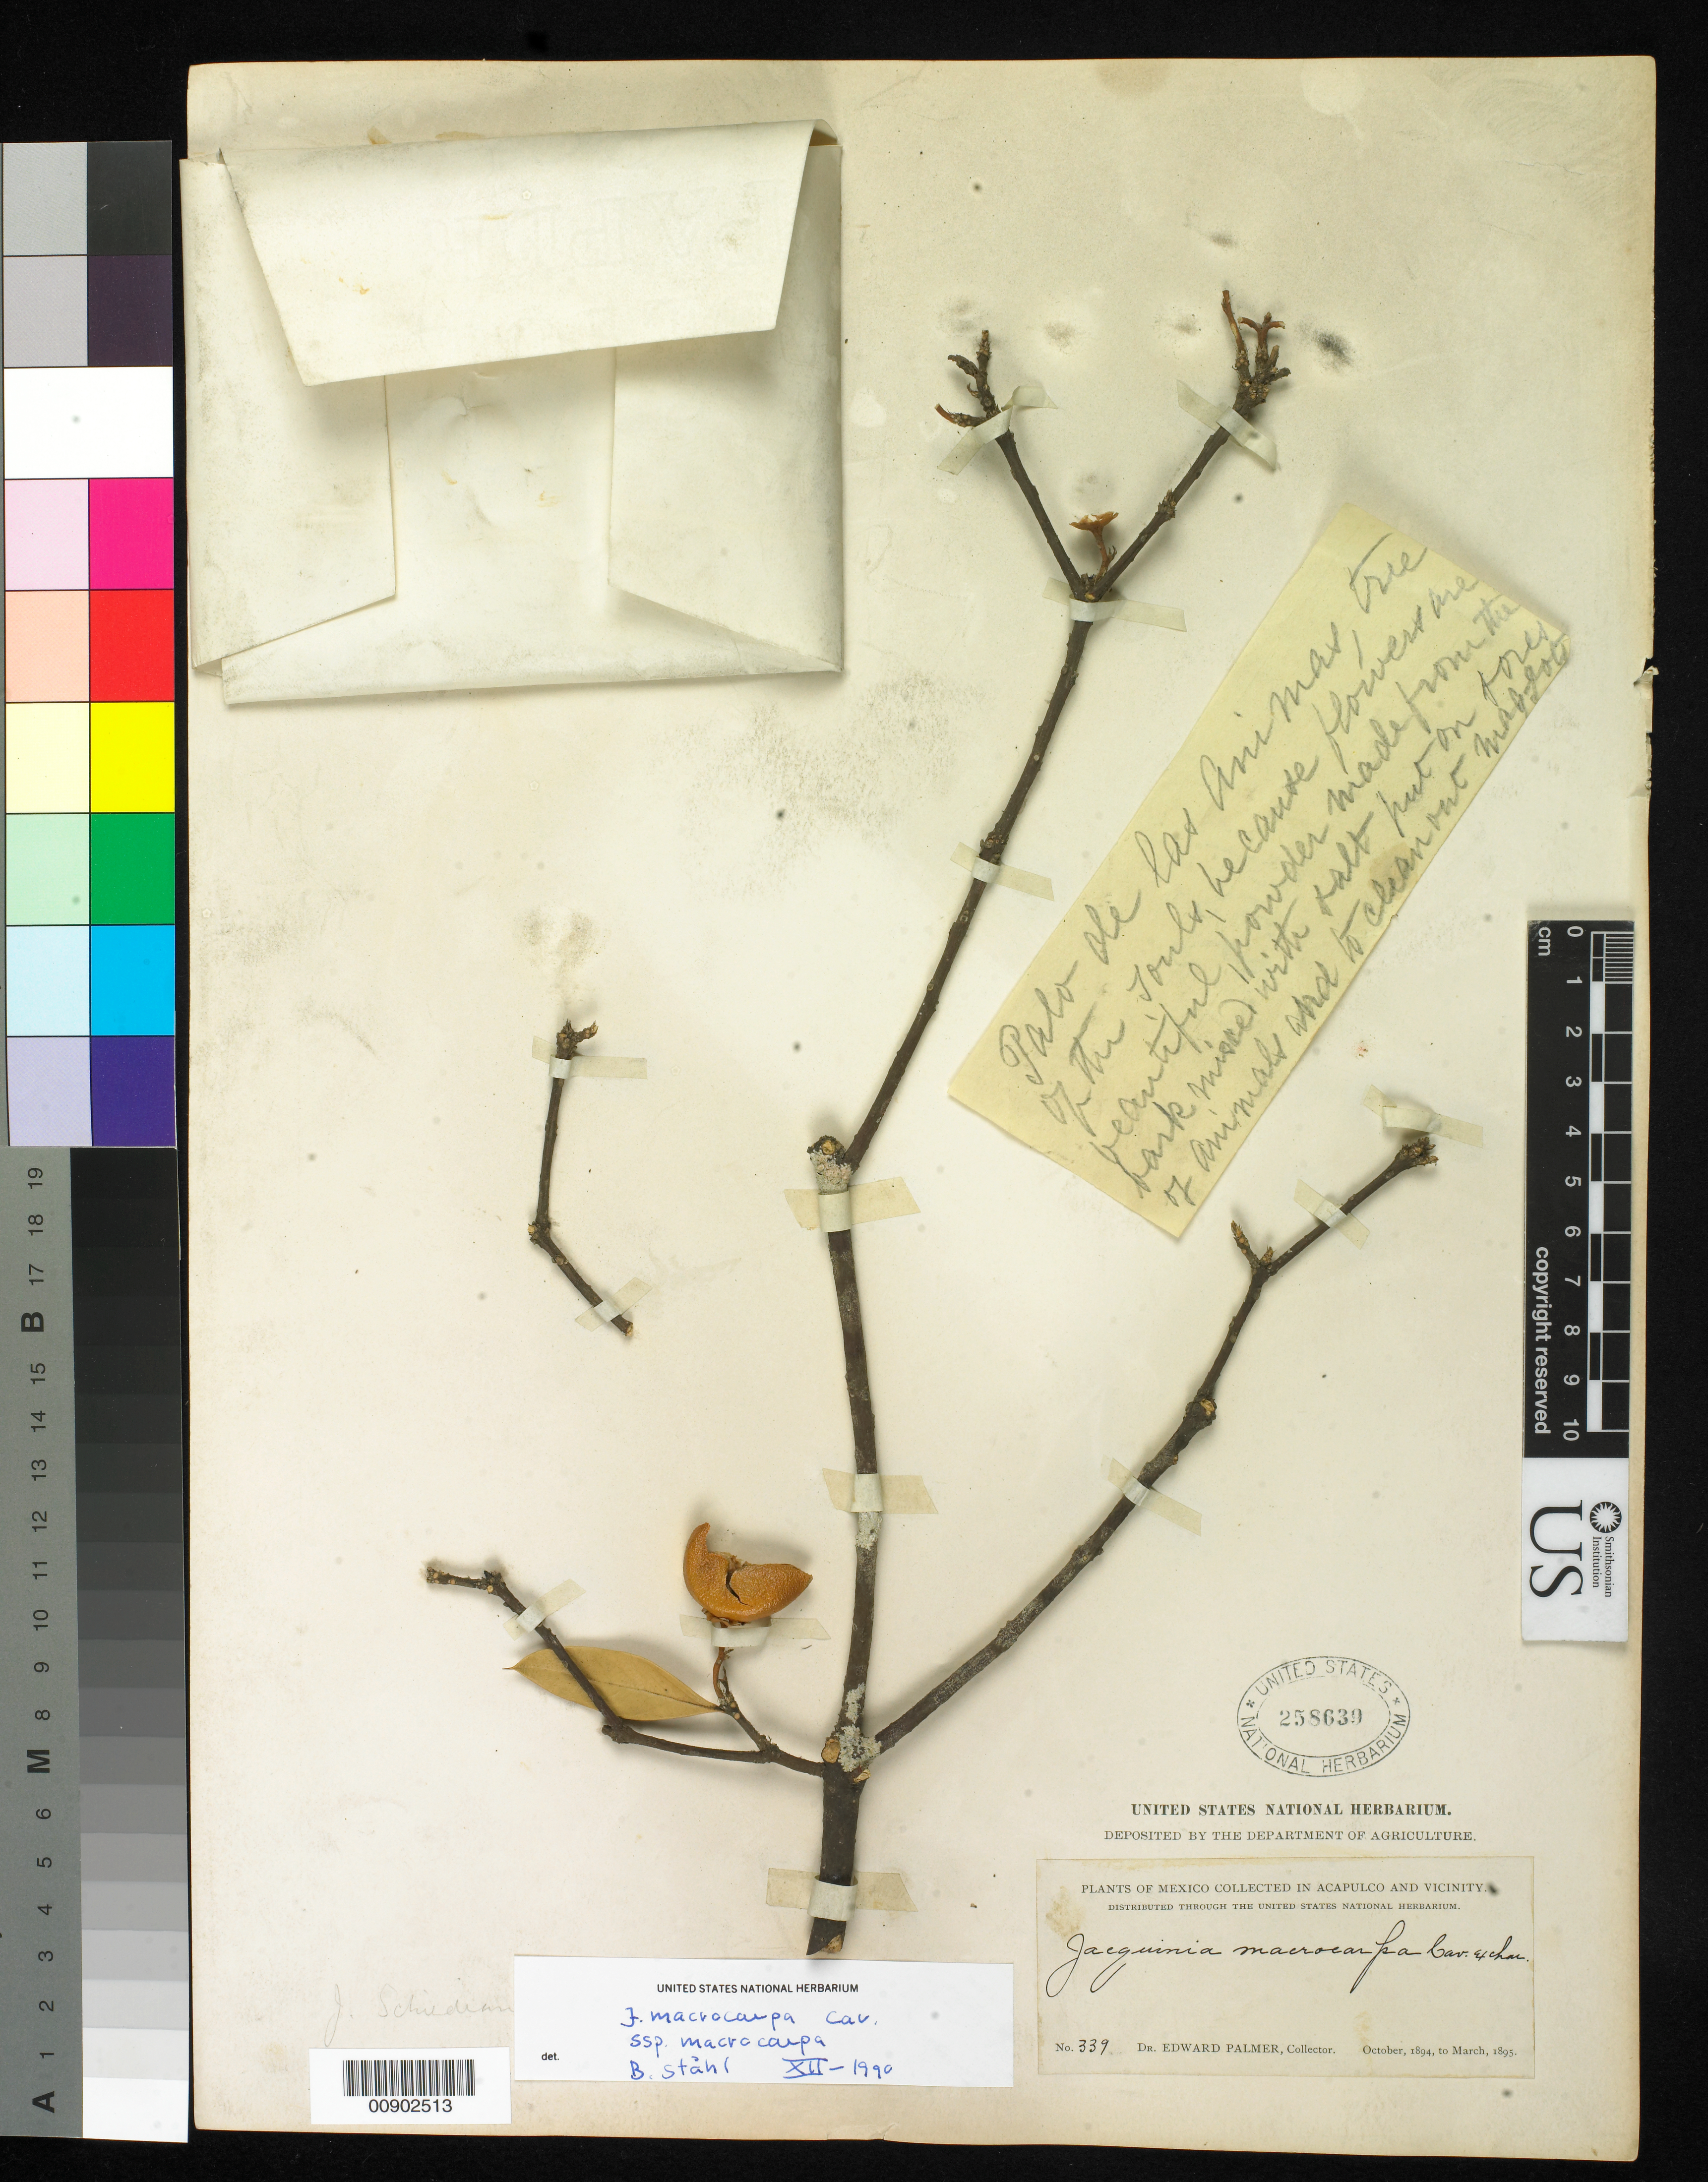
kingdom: Plantae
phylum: Tracheophyta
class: Magnoliopsida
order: Ericales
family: Primulaceae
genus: Jacquinia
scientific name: Jacquinia macrocarpa subsp. macrocarpa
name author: Cav.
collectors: E. Palmer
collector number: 339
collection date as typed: Oct 1894 to -- Mar 1895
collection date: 1894-10/1895-03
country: Mexico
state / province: Guerrero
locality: Acapulco, Guerrero and vicinity.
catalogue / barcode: US 258639